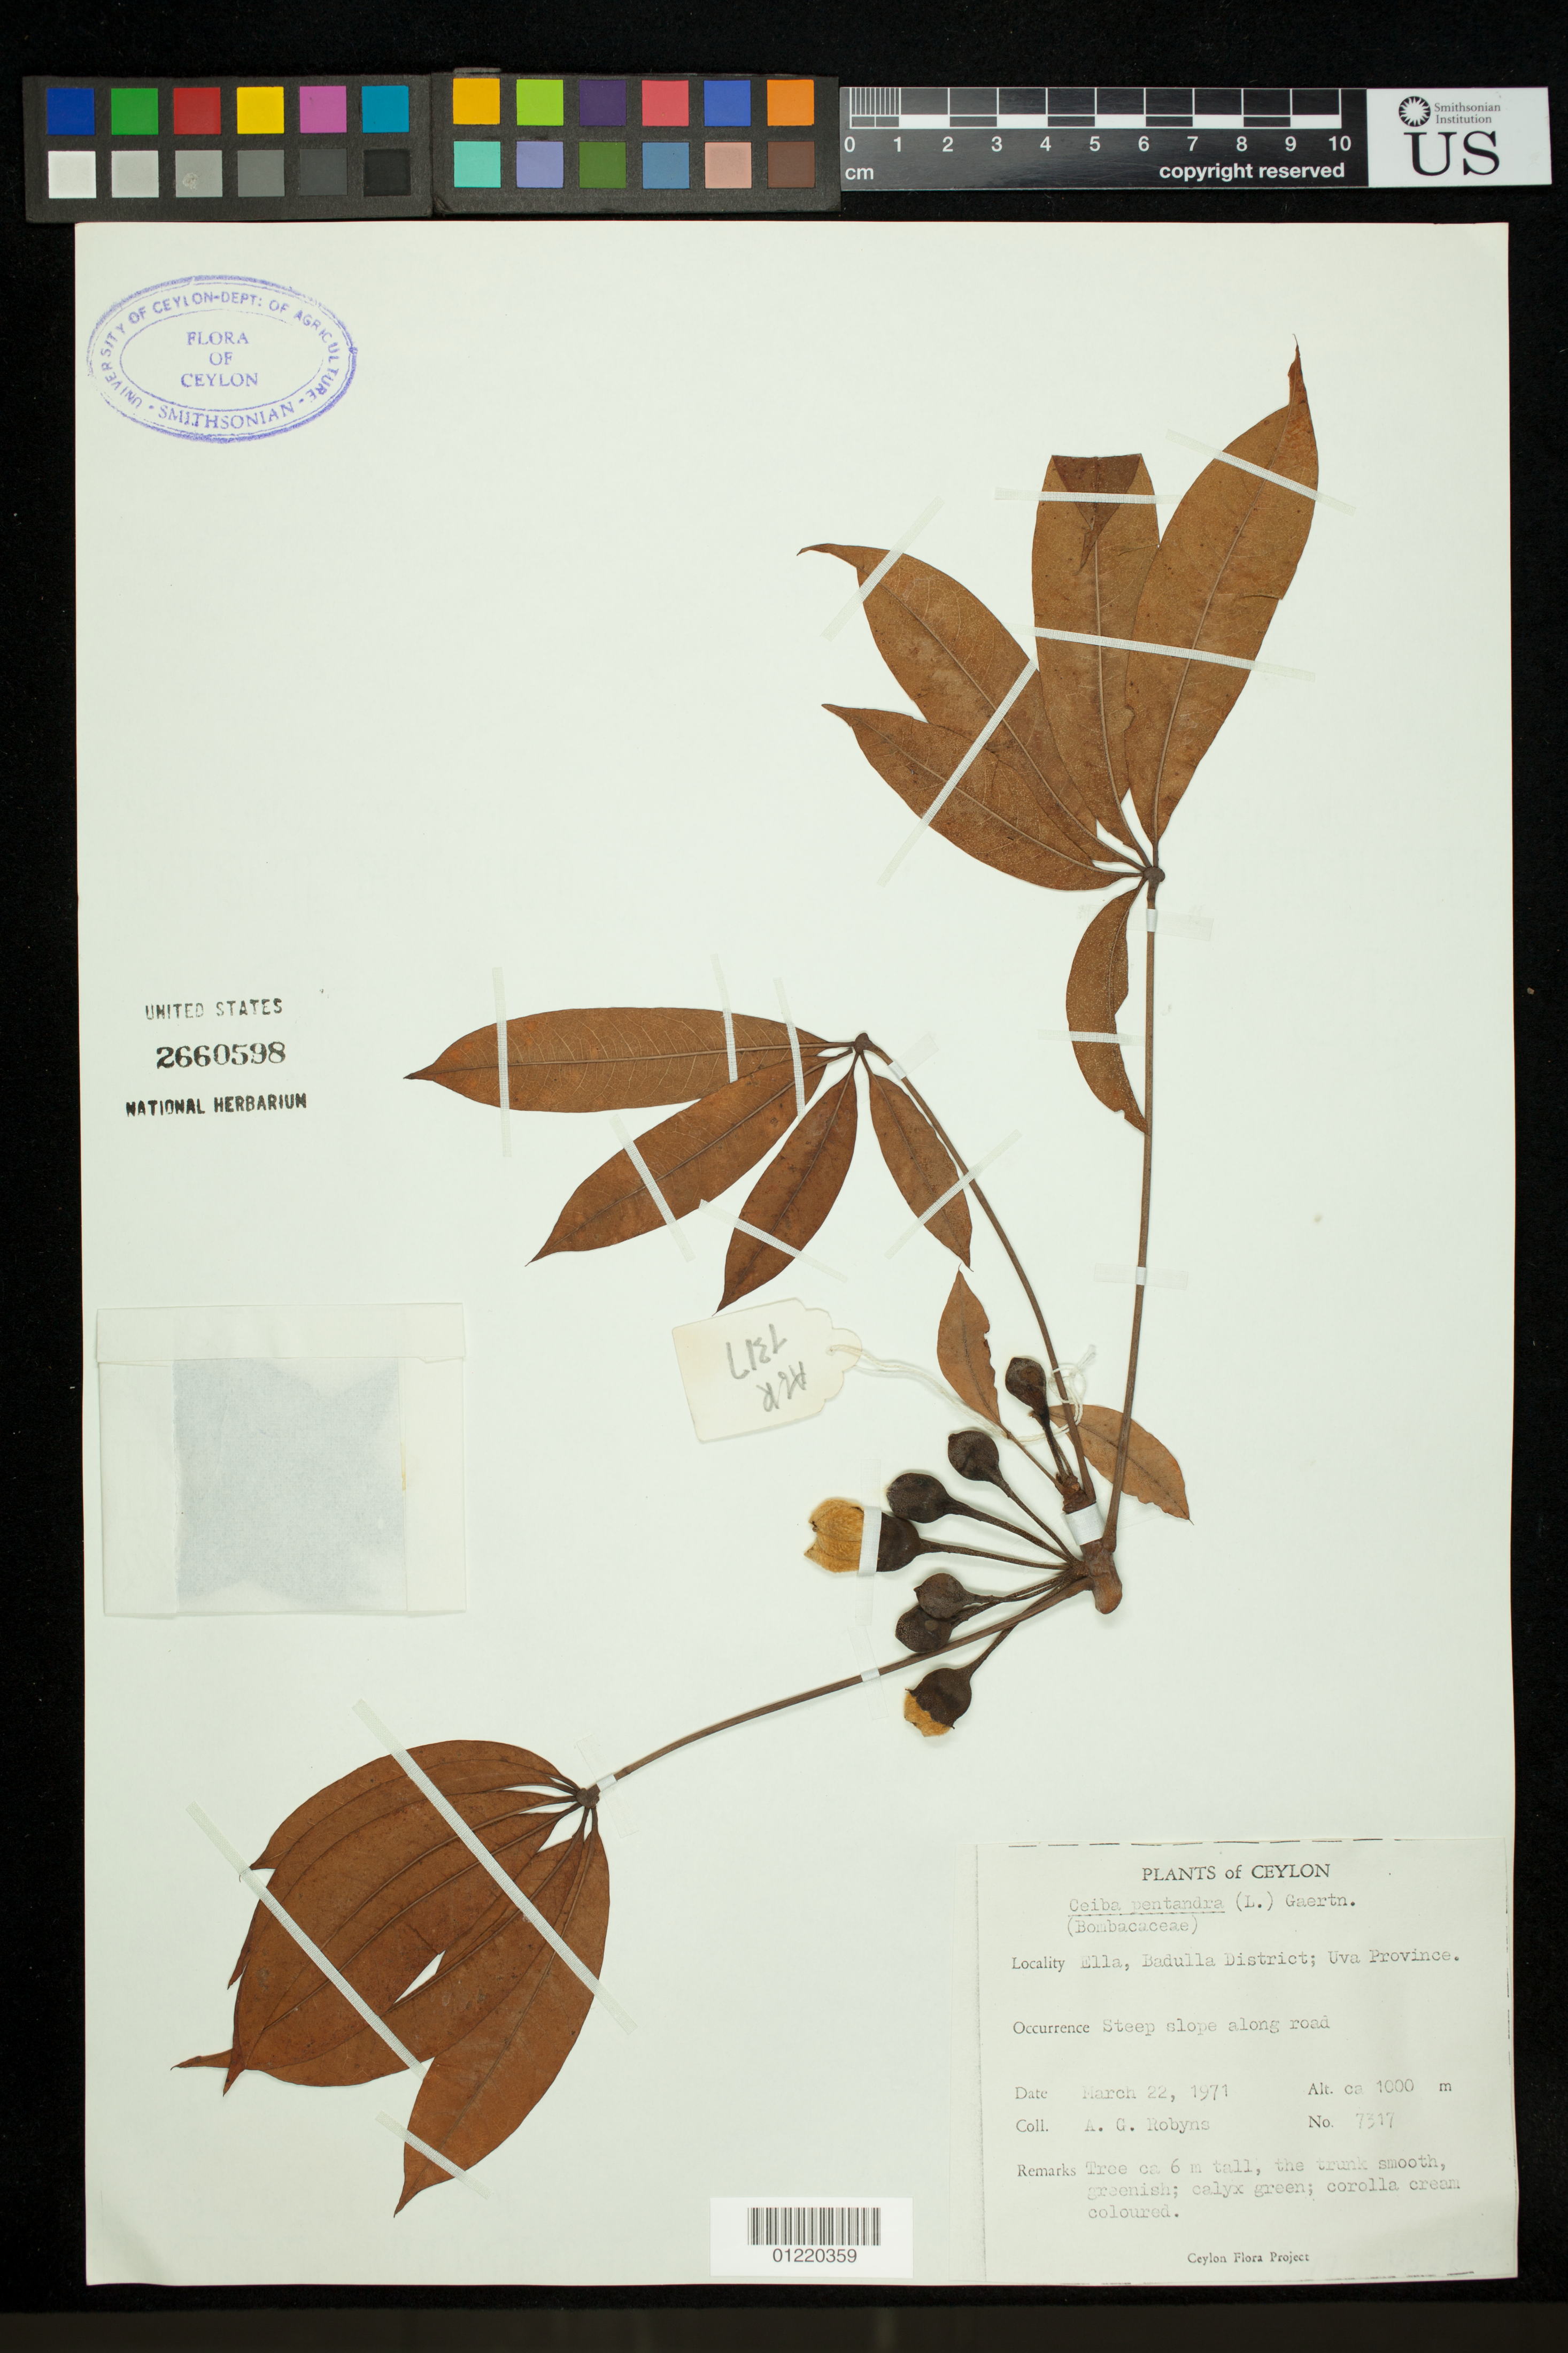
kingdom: Plantae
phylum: Tracheophyta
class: Magnoliopsida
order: Malvales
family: Malvaceae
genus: Ceiba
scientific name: Ceiba pentandra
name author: (L.) Gaertn.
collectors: A. G. Robyns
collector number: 7317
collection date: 1971-03-22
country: Sri Lanka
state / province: Uva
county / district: Badulla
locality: Ella, Steep slope along road.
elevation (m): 1000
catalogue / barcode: US 2660598